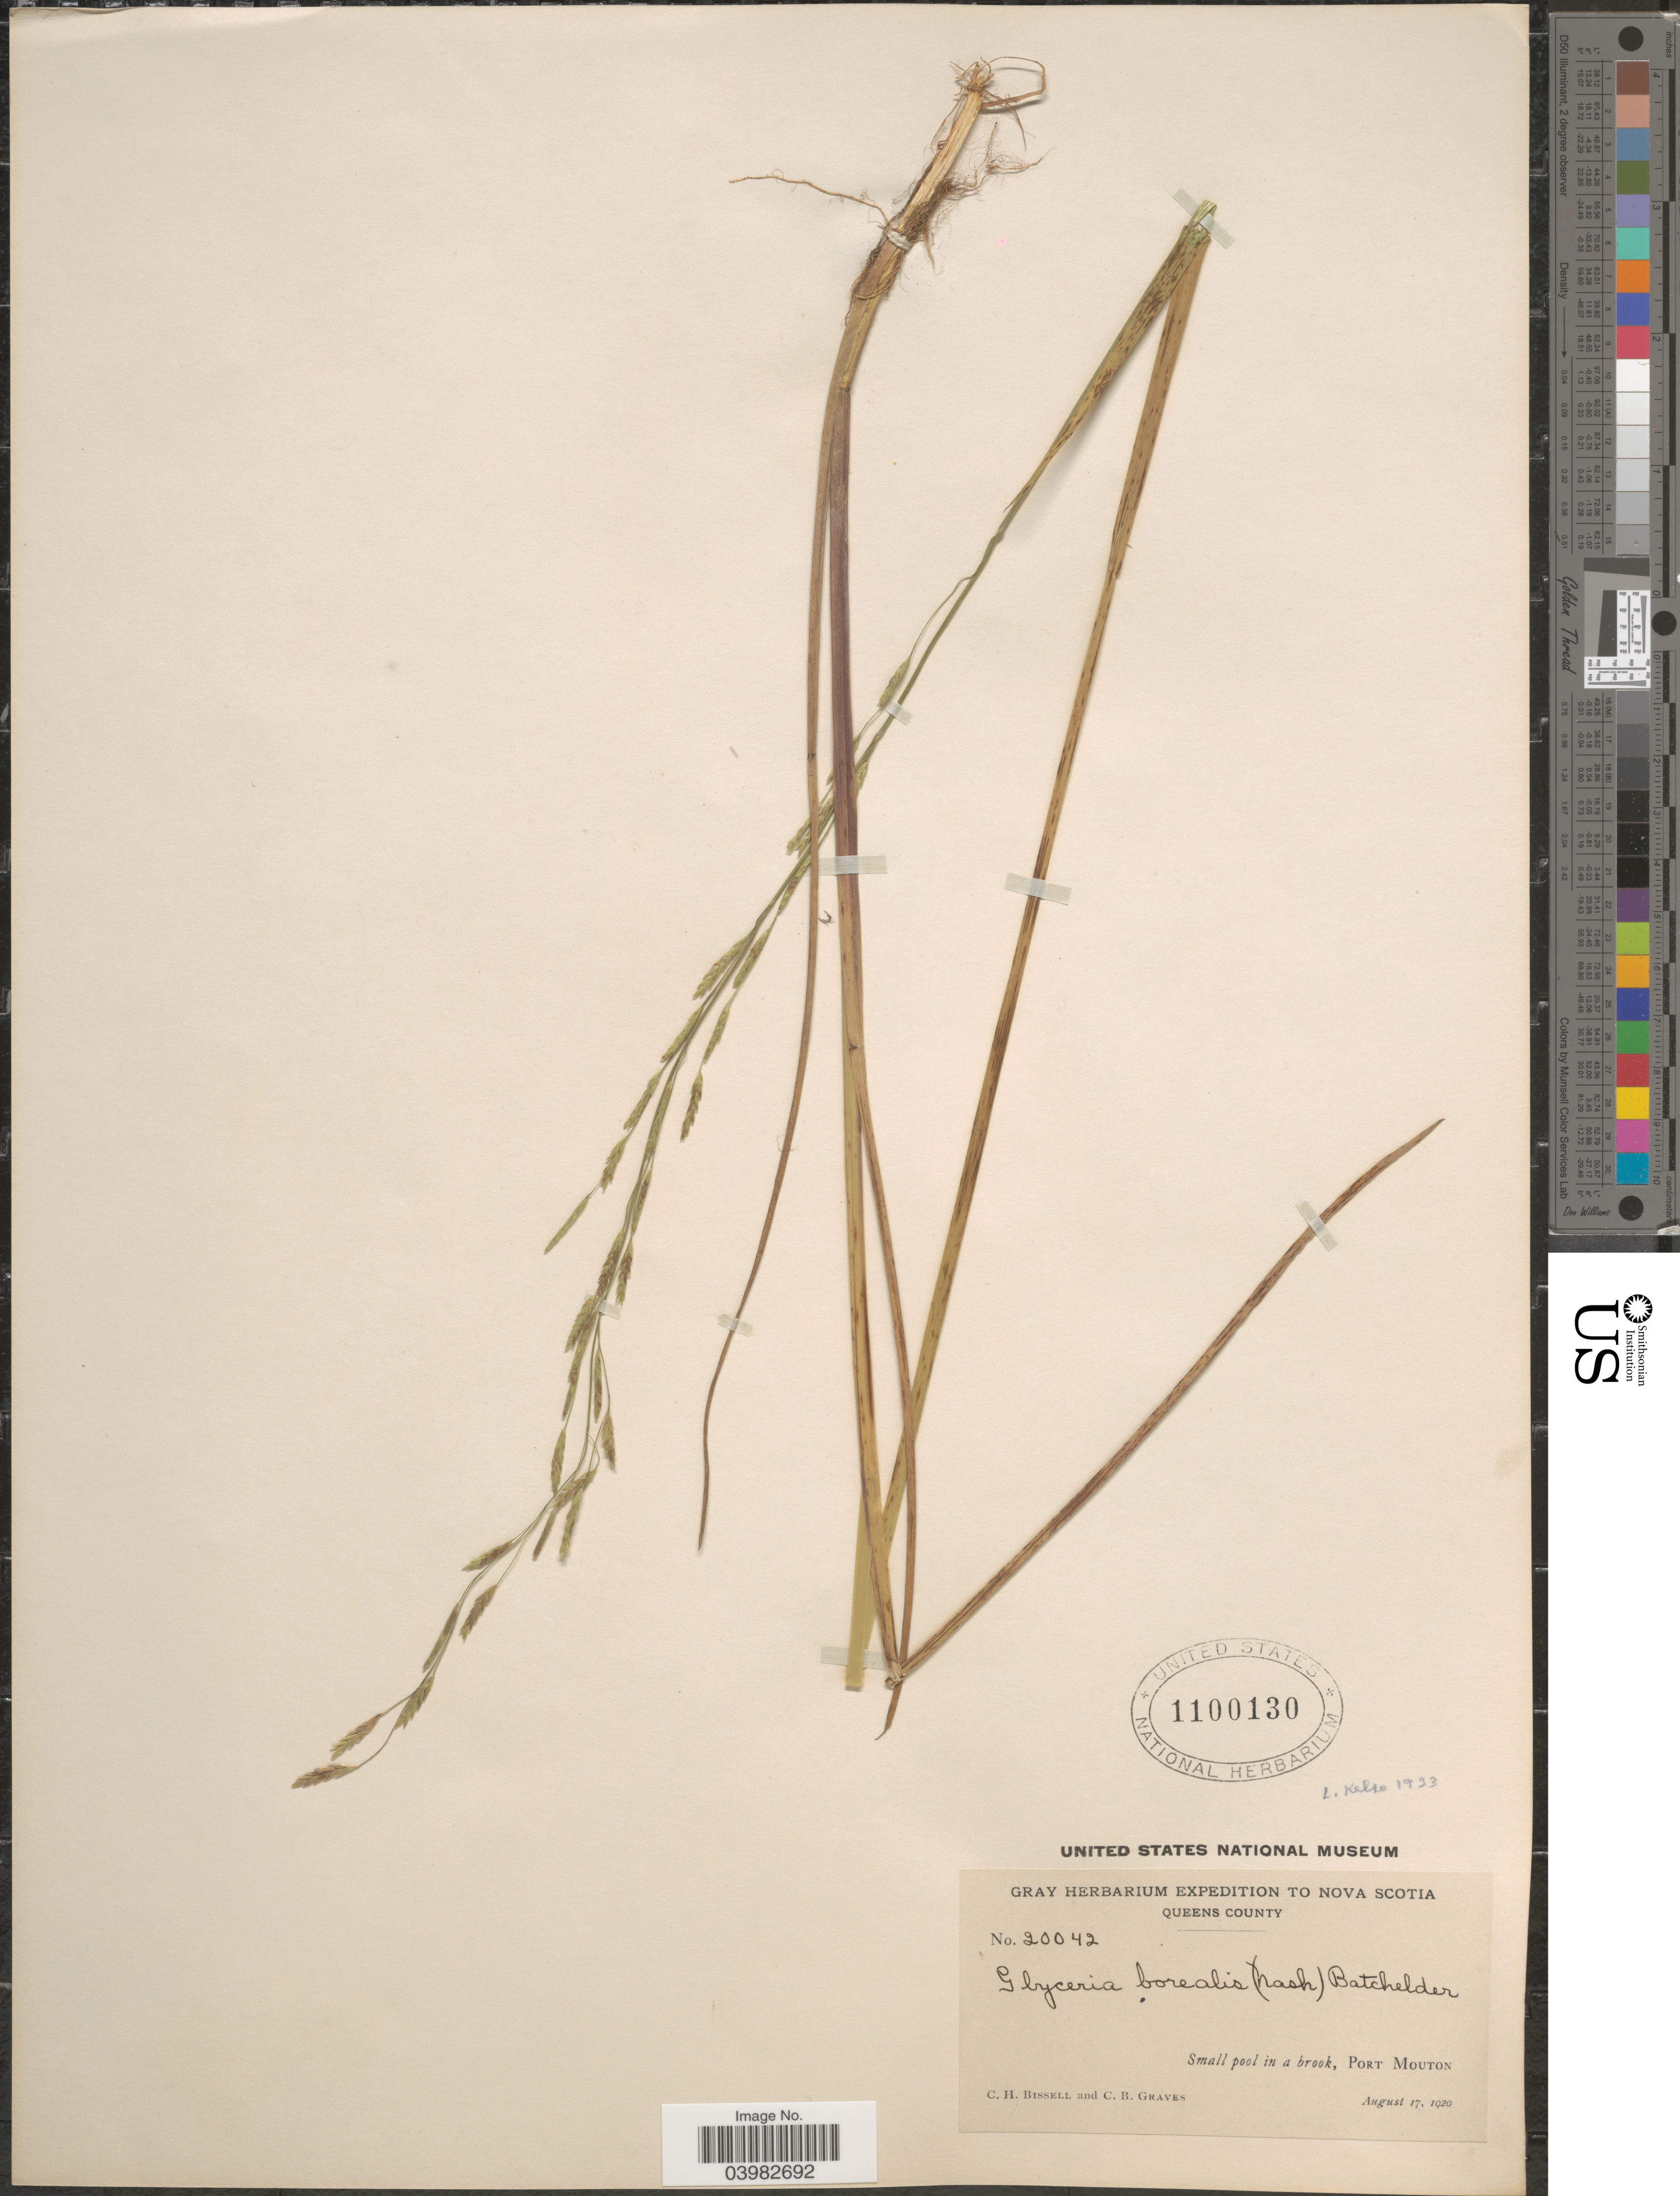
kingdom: Plantae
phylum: Tracheophyta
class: Liliopsida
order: Poales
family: Poaceae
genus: Glyceria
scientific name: Glyceria borealis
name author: (Nash) Batchelder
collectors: C. Bissell & C. Graves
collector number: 20042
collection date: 1920-08-17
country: Canada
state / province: Nova Scotia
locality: Queens County. Port Mouton.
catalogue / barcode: US 1100130